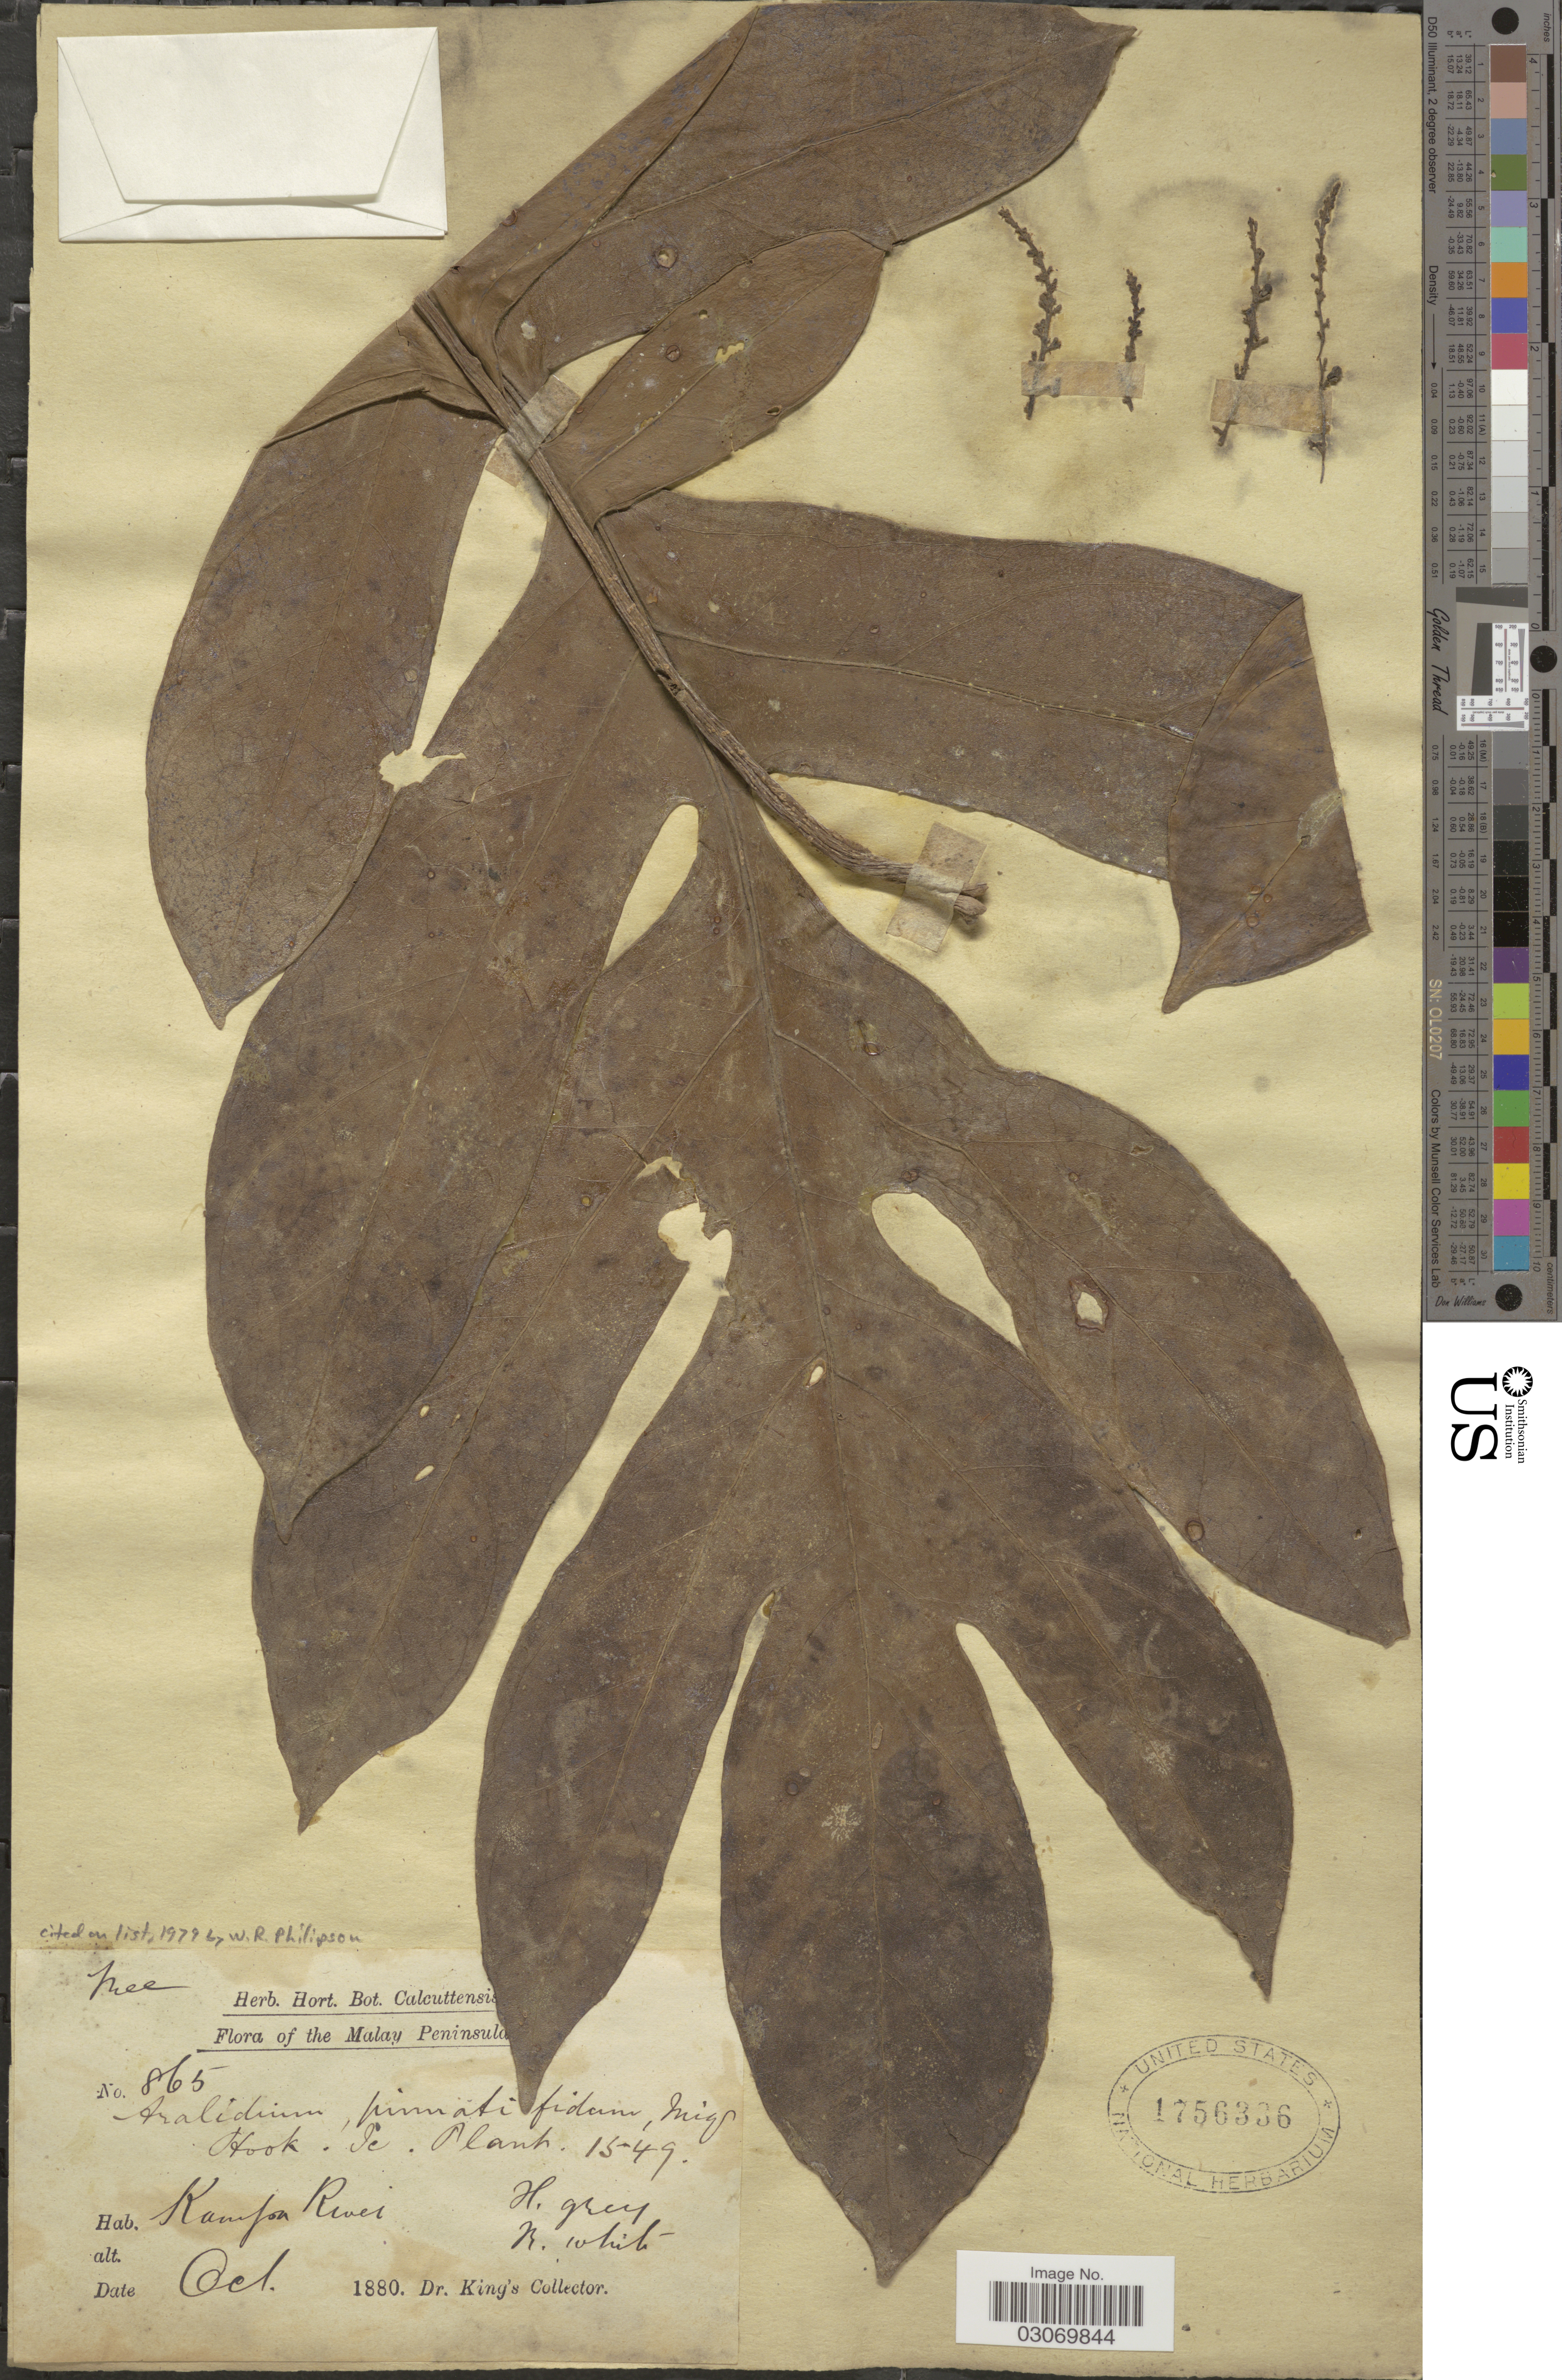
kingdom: Plantae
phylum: Tracheophyta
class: Magnoliopsida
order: Apiales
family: Torricelliaceae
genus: Aralidium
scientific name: Aralidium pinnatifidum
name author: Miq.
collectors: Dr. King's collector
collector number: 865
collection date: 1880-10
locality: The Malay Peninsula, Kamfon River.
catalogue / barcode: US 1756336